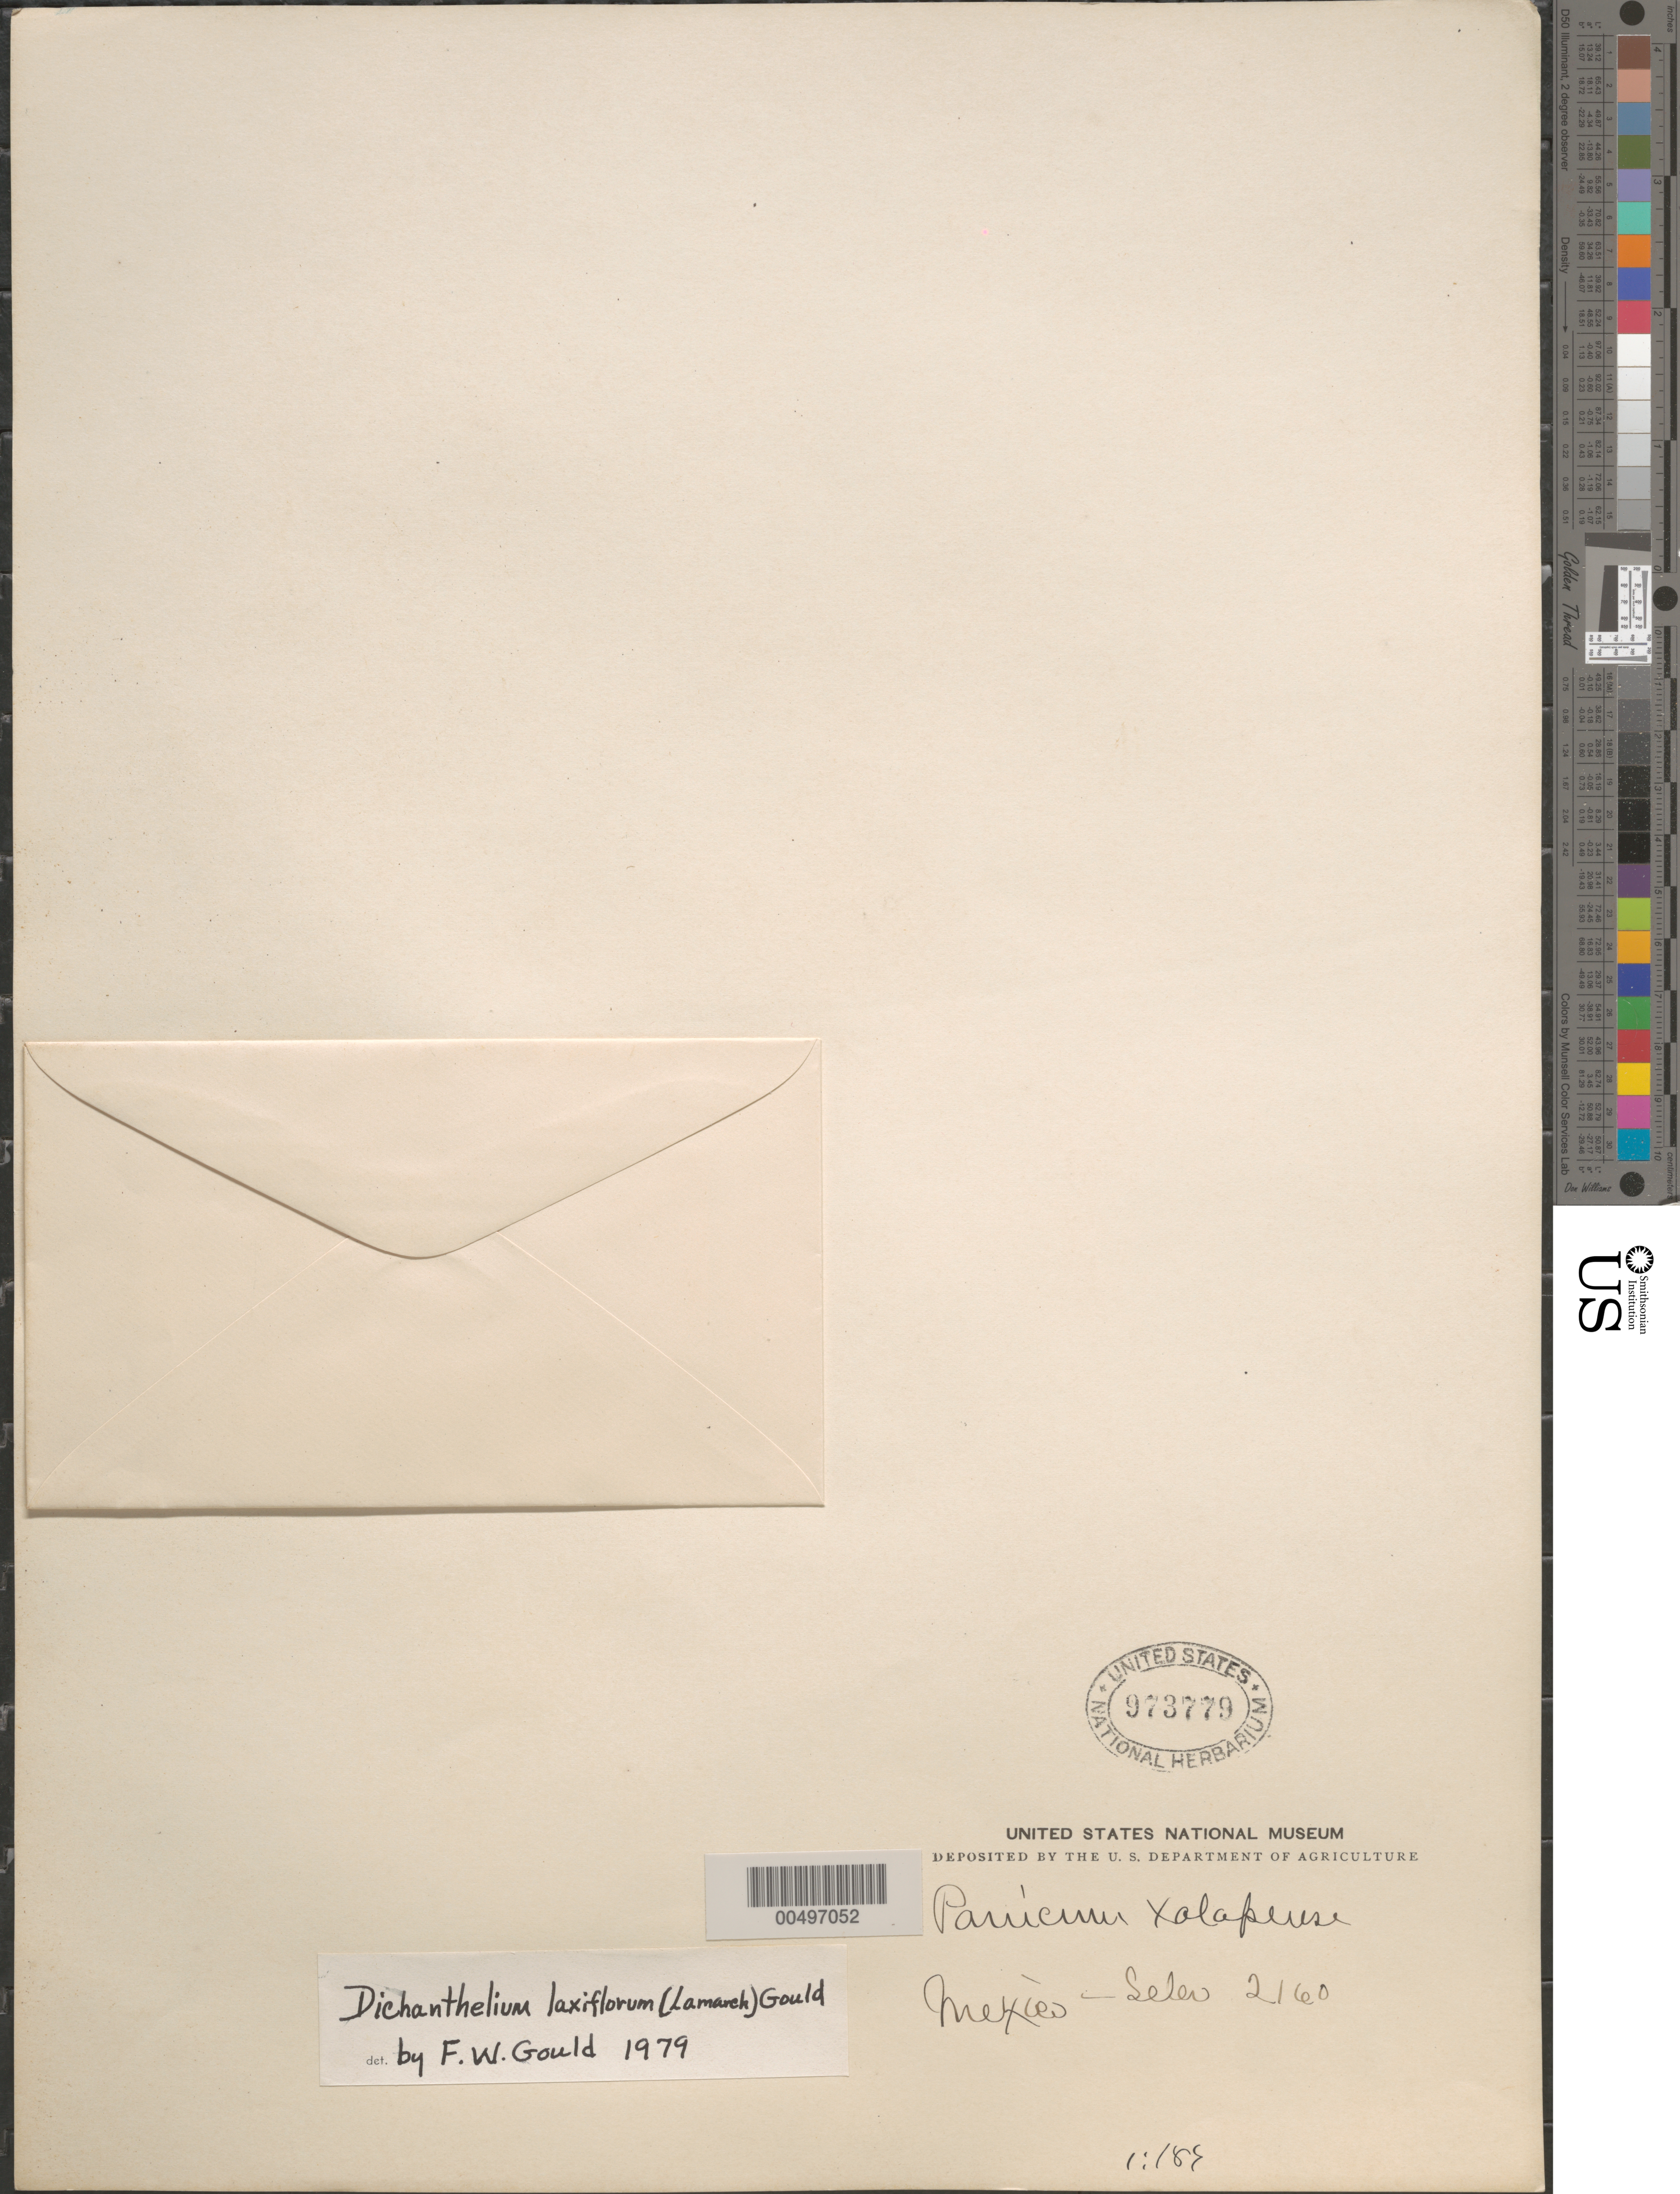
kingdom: Plantae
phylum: Tracheophyta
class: Liliopsida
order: Poales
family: Poaceae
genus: Dichanthelium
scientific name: Dichanthelium laxiflorum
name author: (Lam.) Gould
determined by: Gould, F. W.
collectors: -. Seler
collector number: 2160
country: Mexico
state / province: Durango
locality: San Ramon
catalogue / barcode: US 973779